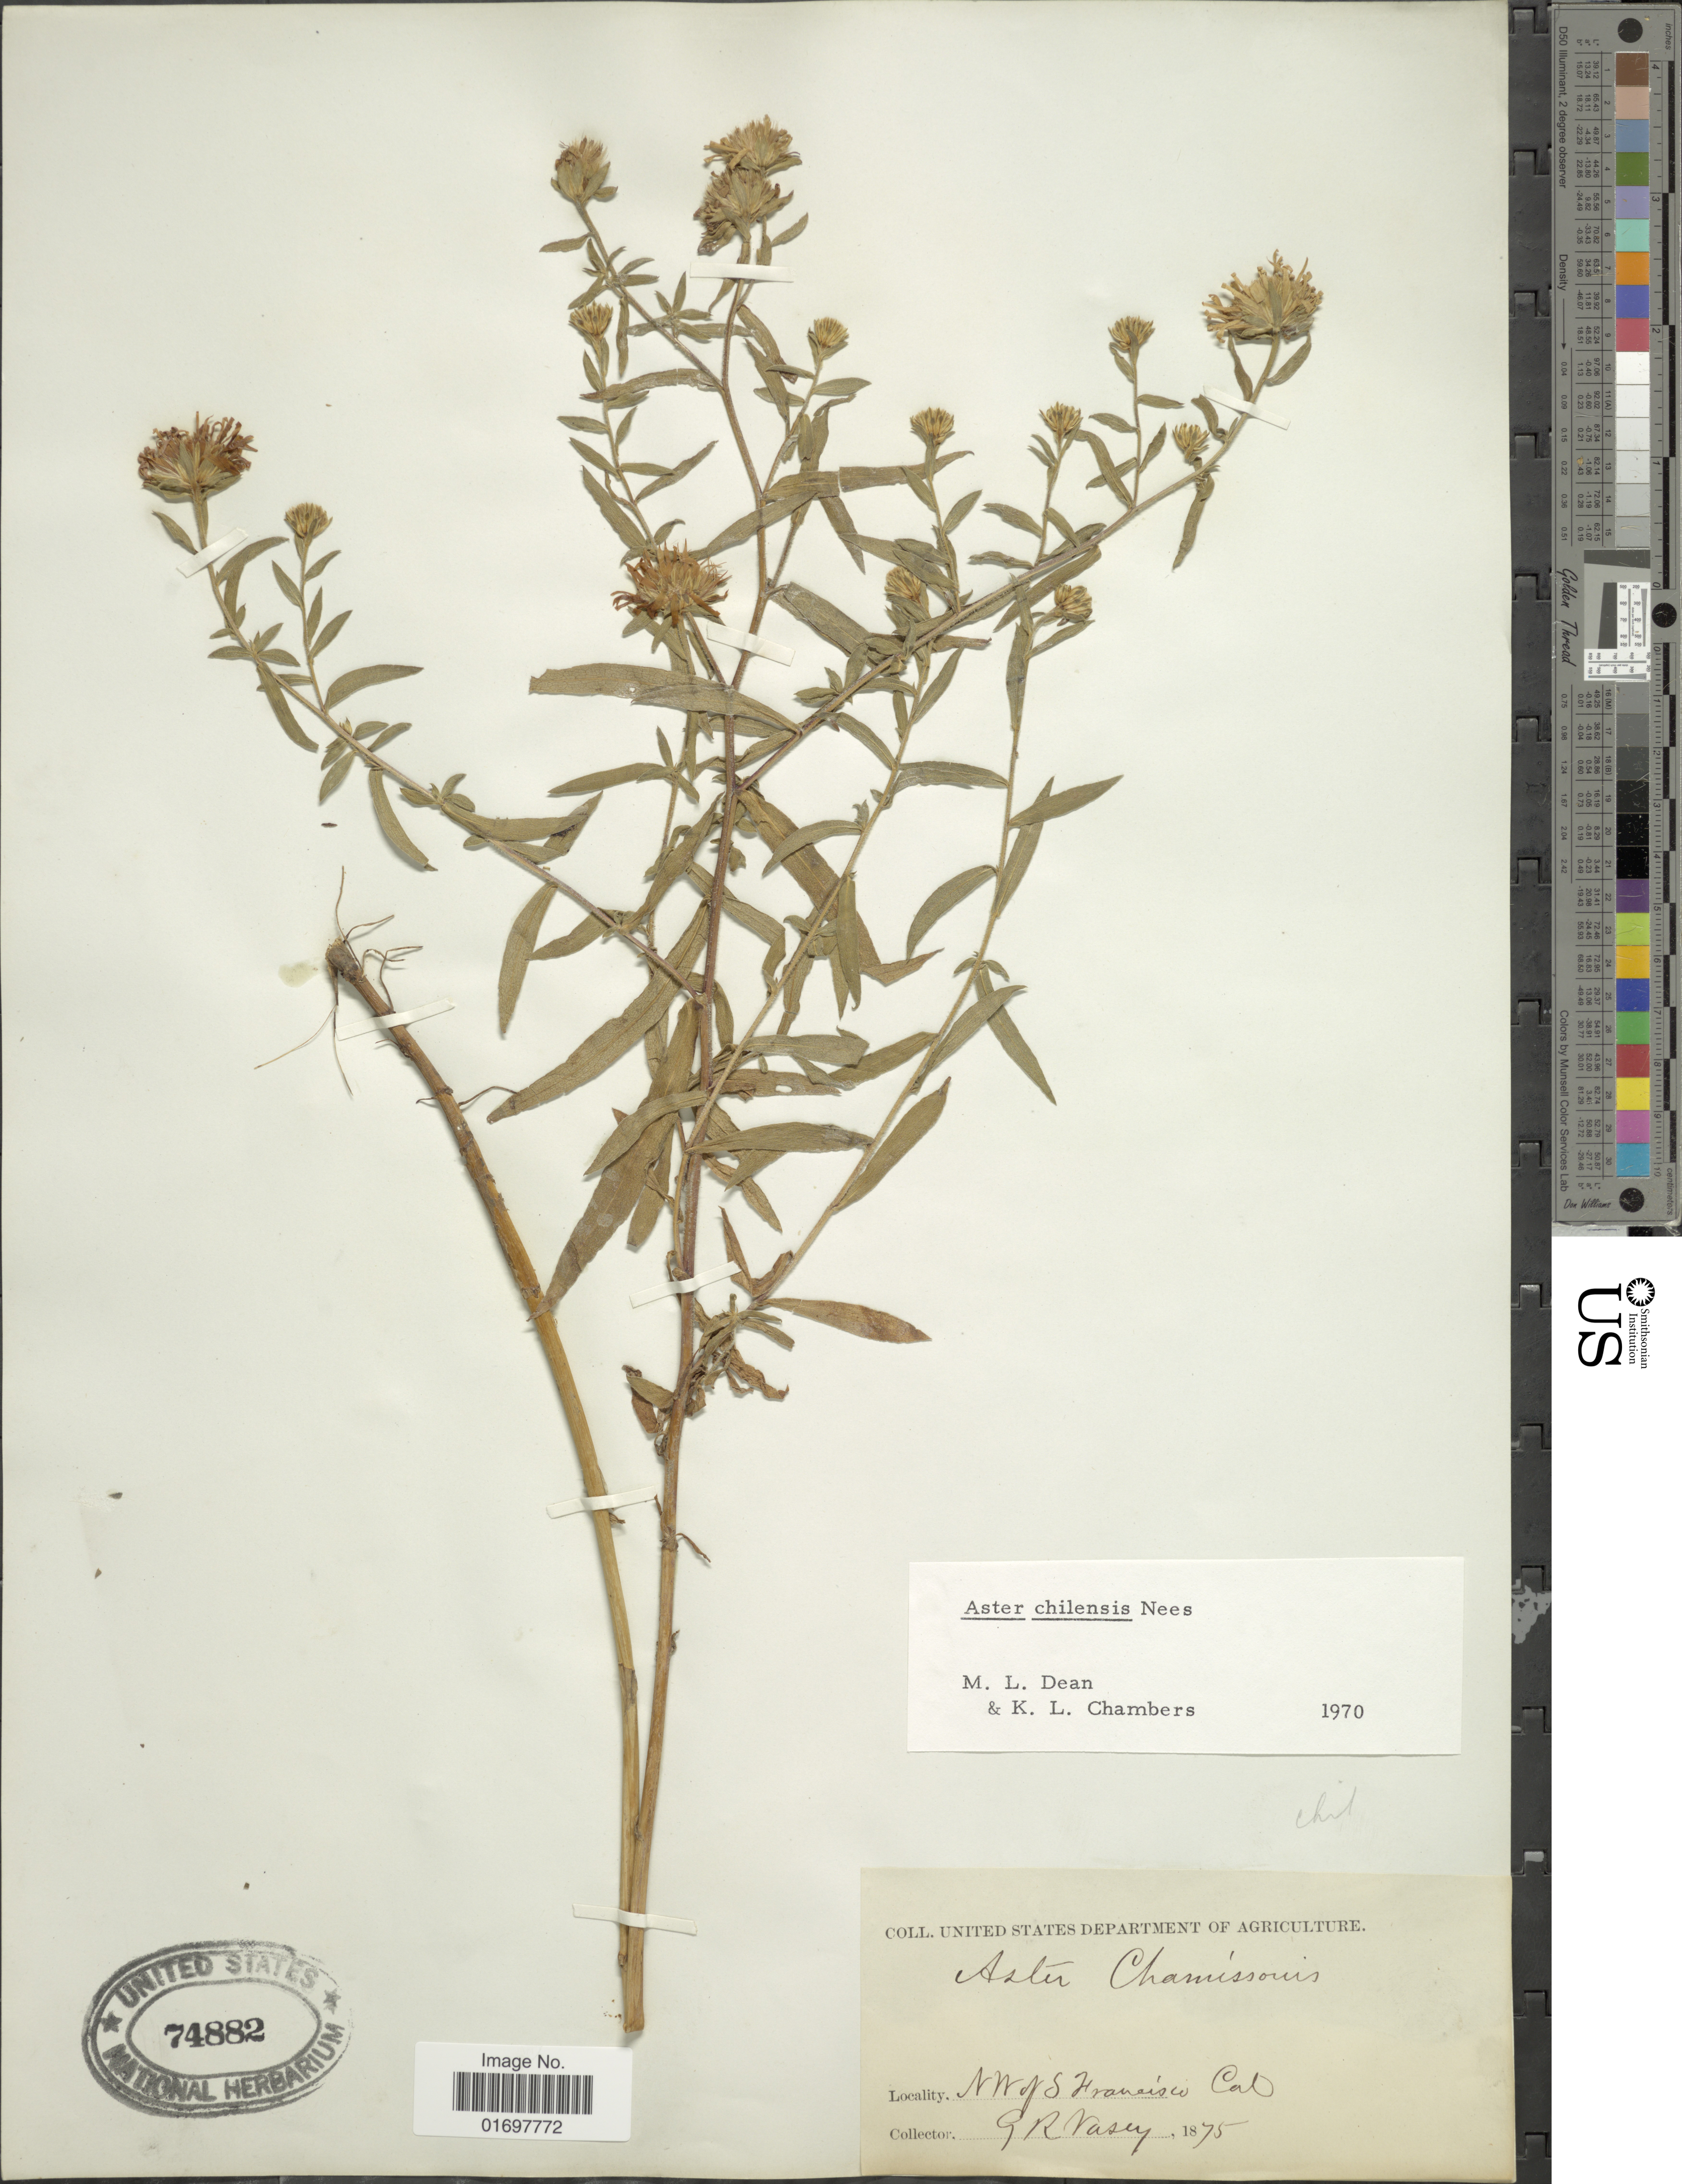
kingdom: Plantae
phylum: Tracheophyta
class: Magnoliopsida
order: Asterales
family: Asteraceae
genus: Symphyotrichum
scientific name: Symphyotrichum chilense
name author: (Nees) G.L. Nesom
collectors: G. R. Vasey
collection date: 1875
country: United States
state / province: California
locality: NW of S Francisco.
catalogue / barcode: US 74882